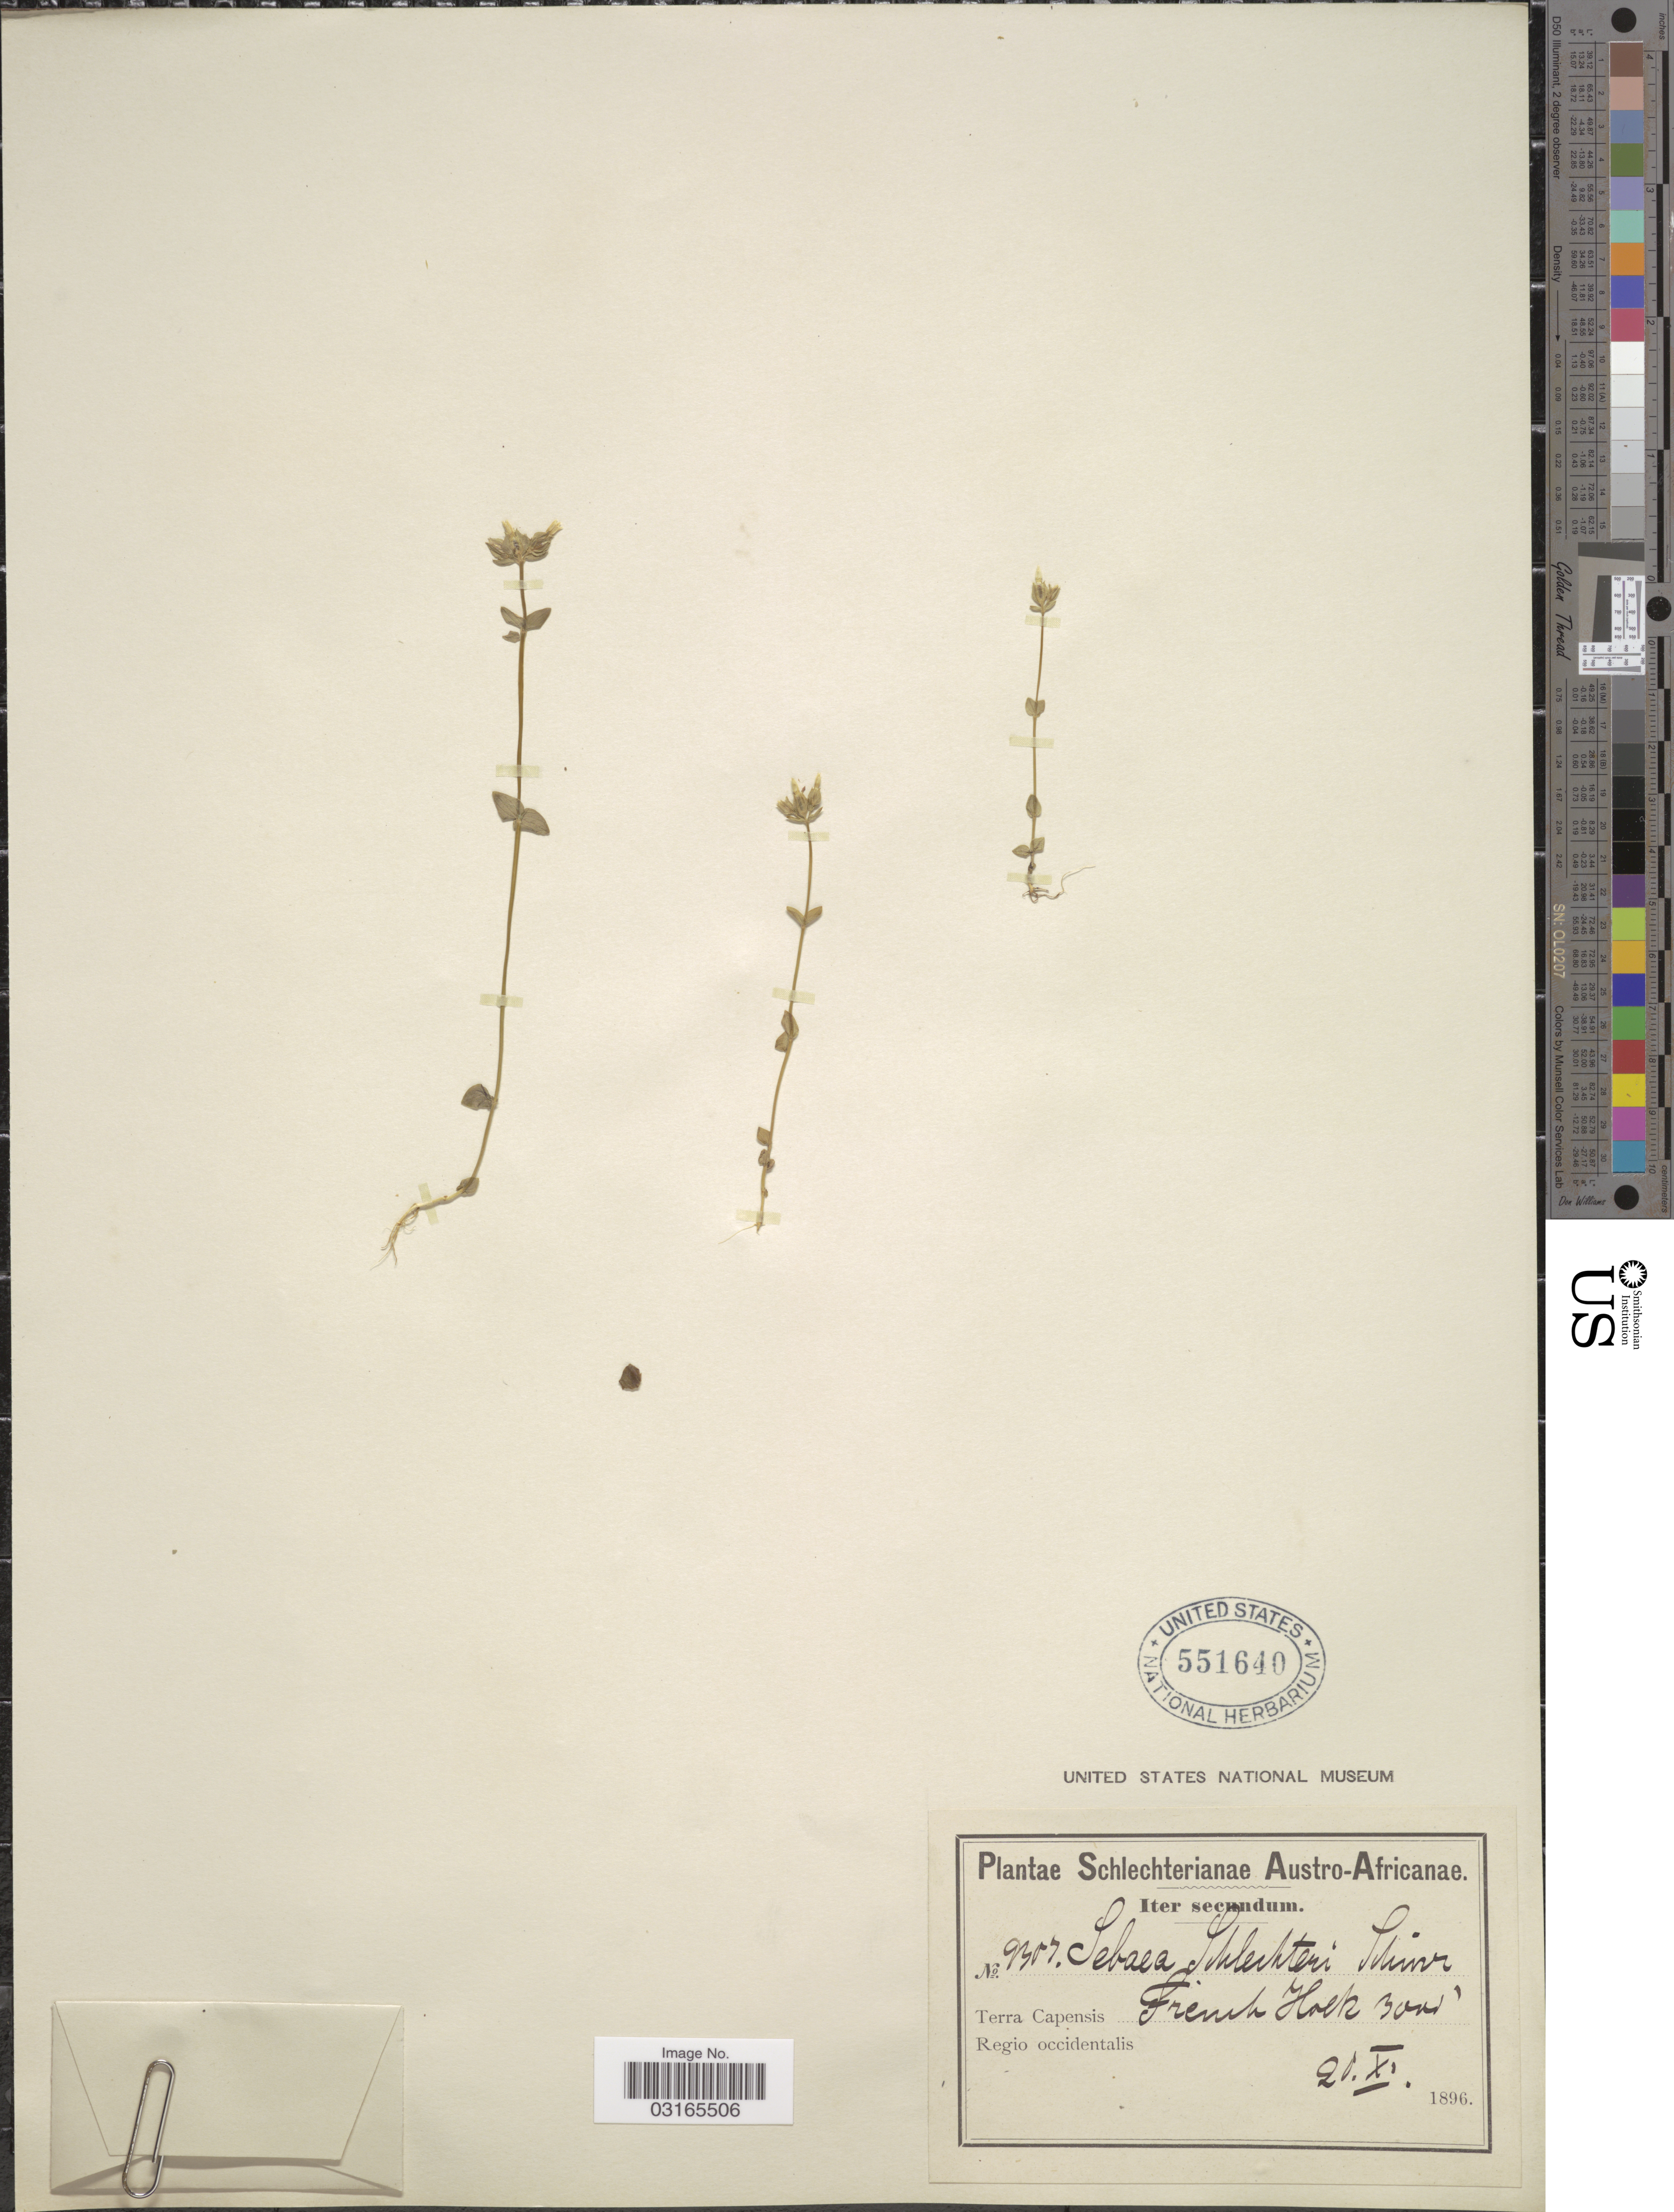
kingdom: Plantae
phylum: Tracheophyta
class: Magnoliopsida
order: Gentianales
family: Gentianaceae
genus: Sebaea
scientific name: Sebaea schlechteri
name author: Schinz ex Schltr.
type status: Type Collection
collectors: Schlechter, --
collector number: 9307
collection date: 1896-10-20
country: South Africa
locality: Austro-Africanae. Terra Capensis, French Hoek. Regio occidentalis.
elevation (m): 914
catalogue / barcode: US 551640